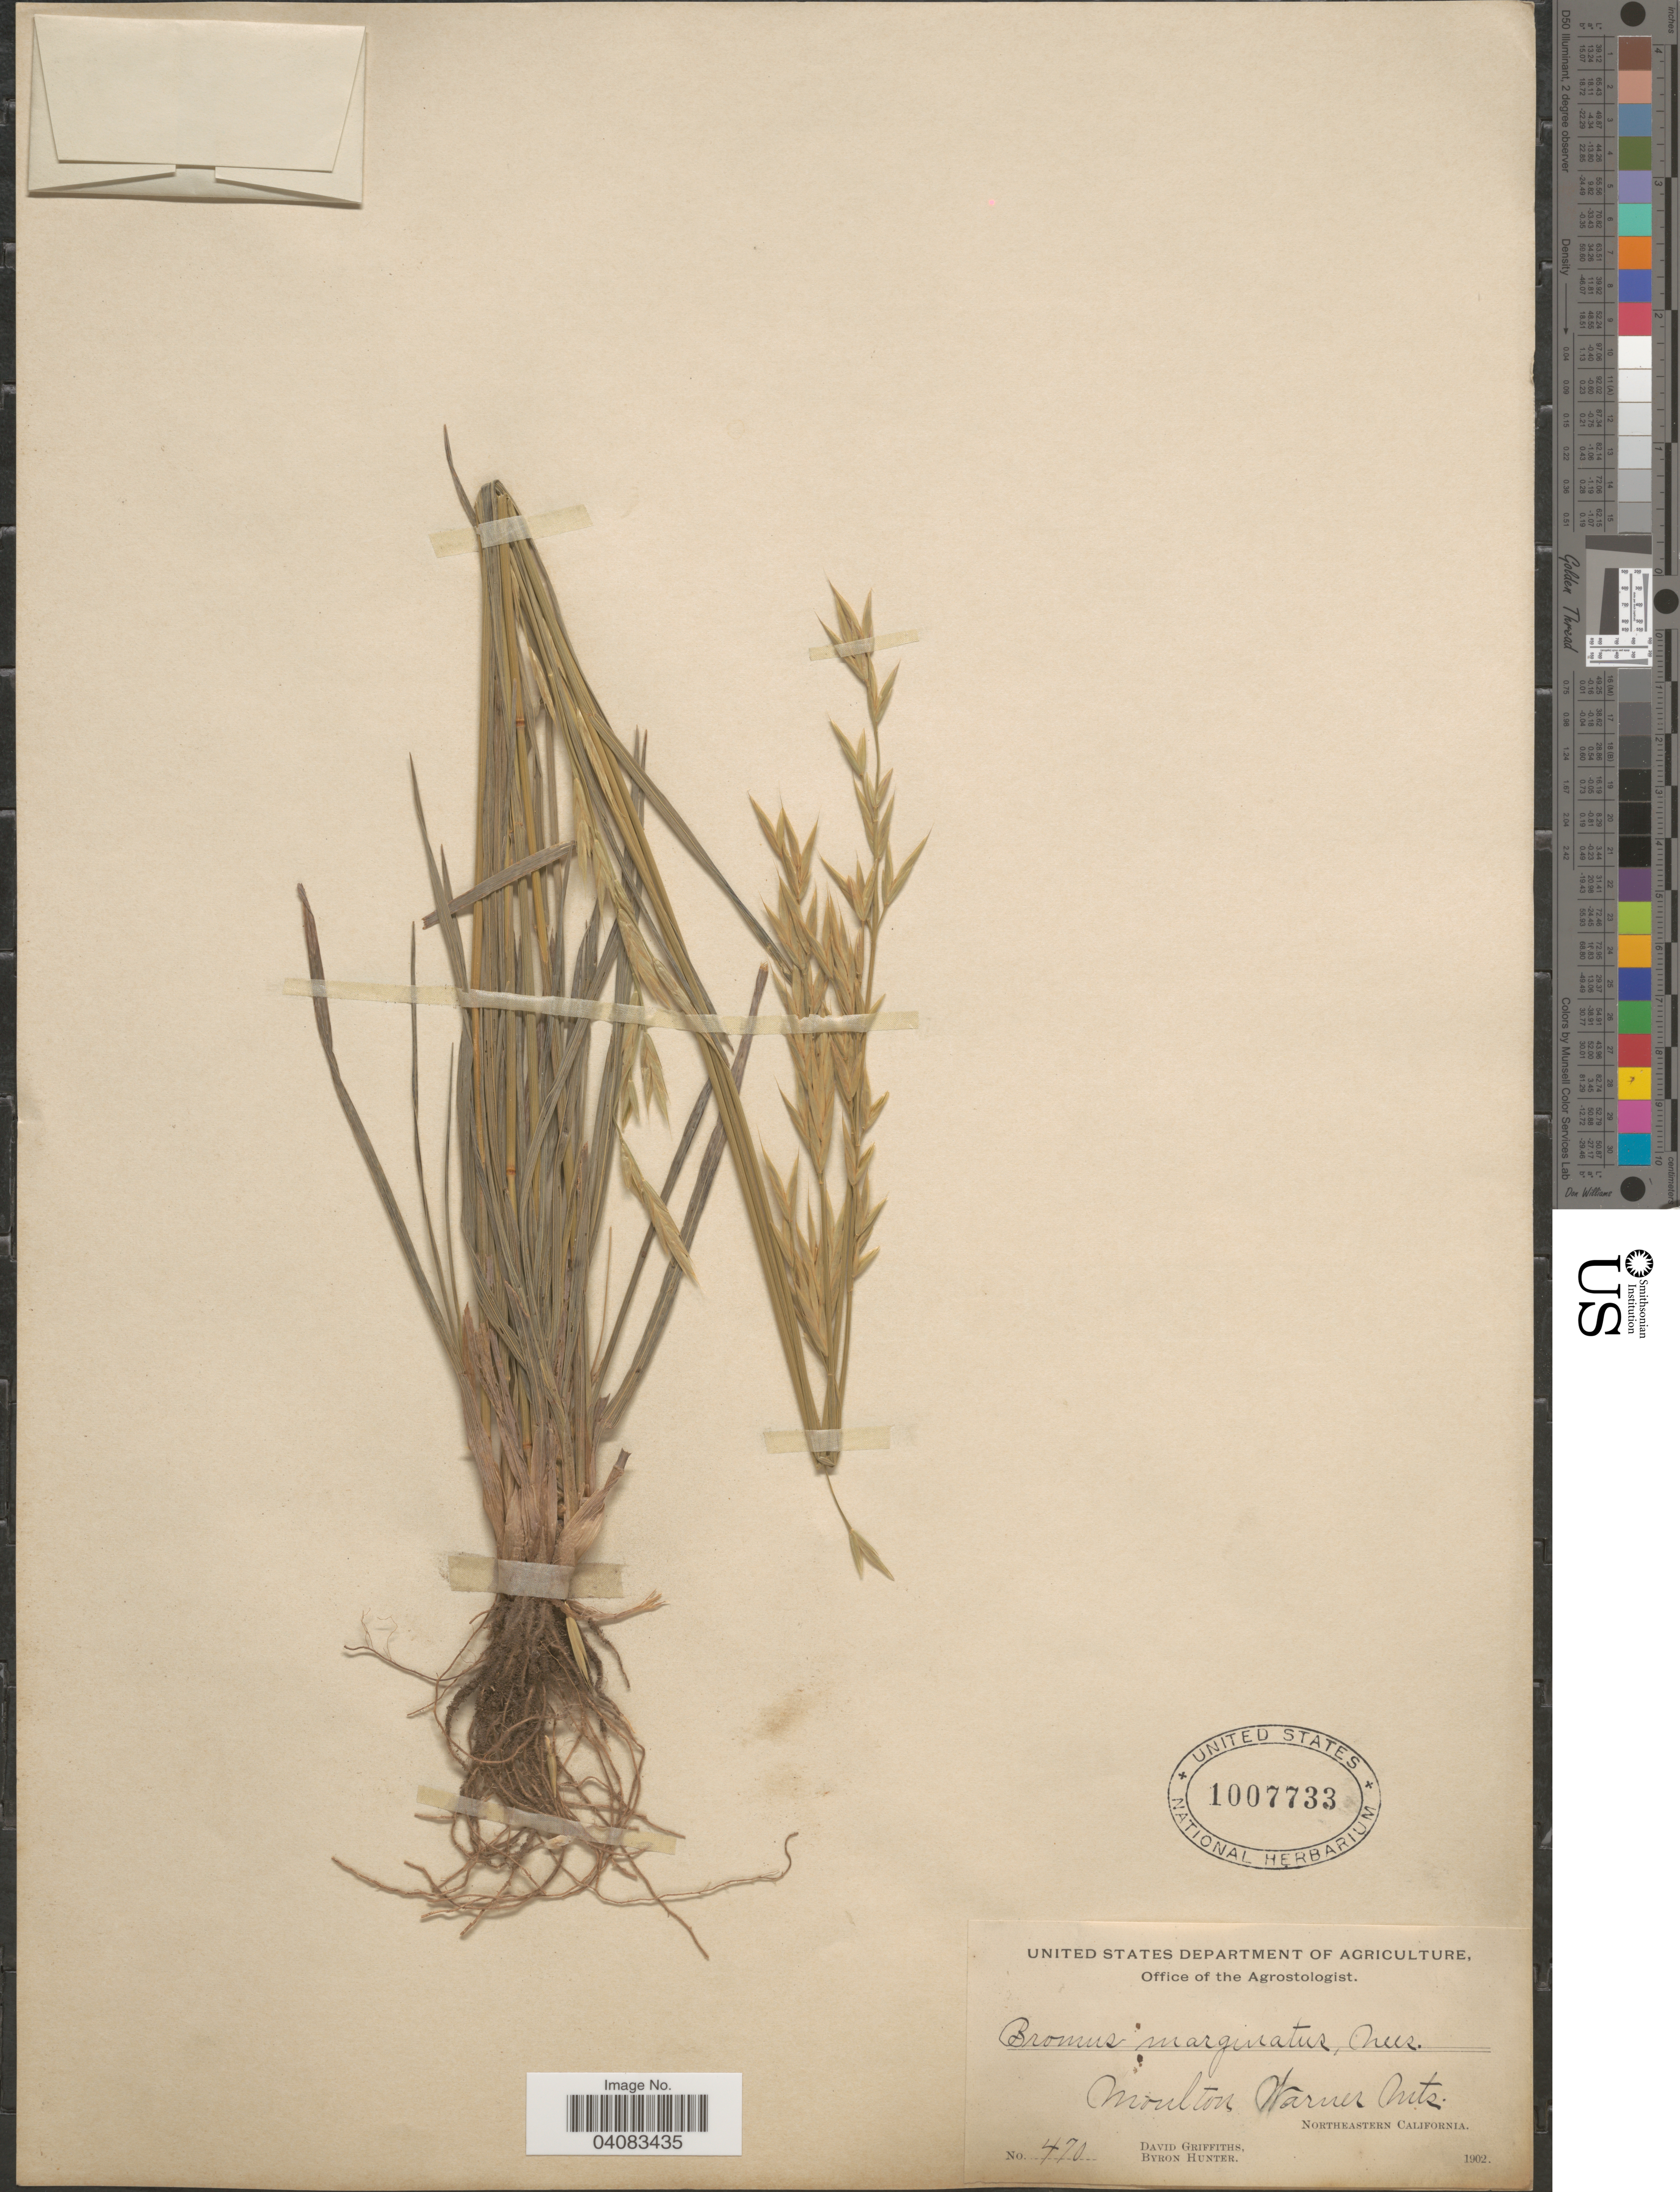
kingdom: Plantae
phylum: Tracheophyta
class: Liliopsida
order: Poales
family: Poaceae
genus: Bromus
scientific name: Bromus marginatus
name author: Nees ex Steud.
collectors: D. Griffiths & B. Hunter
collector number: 470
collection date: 1902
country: United States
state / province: California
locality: Moulton Warner Mts. Northeastern California.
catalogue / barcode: US 1007733